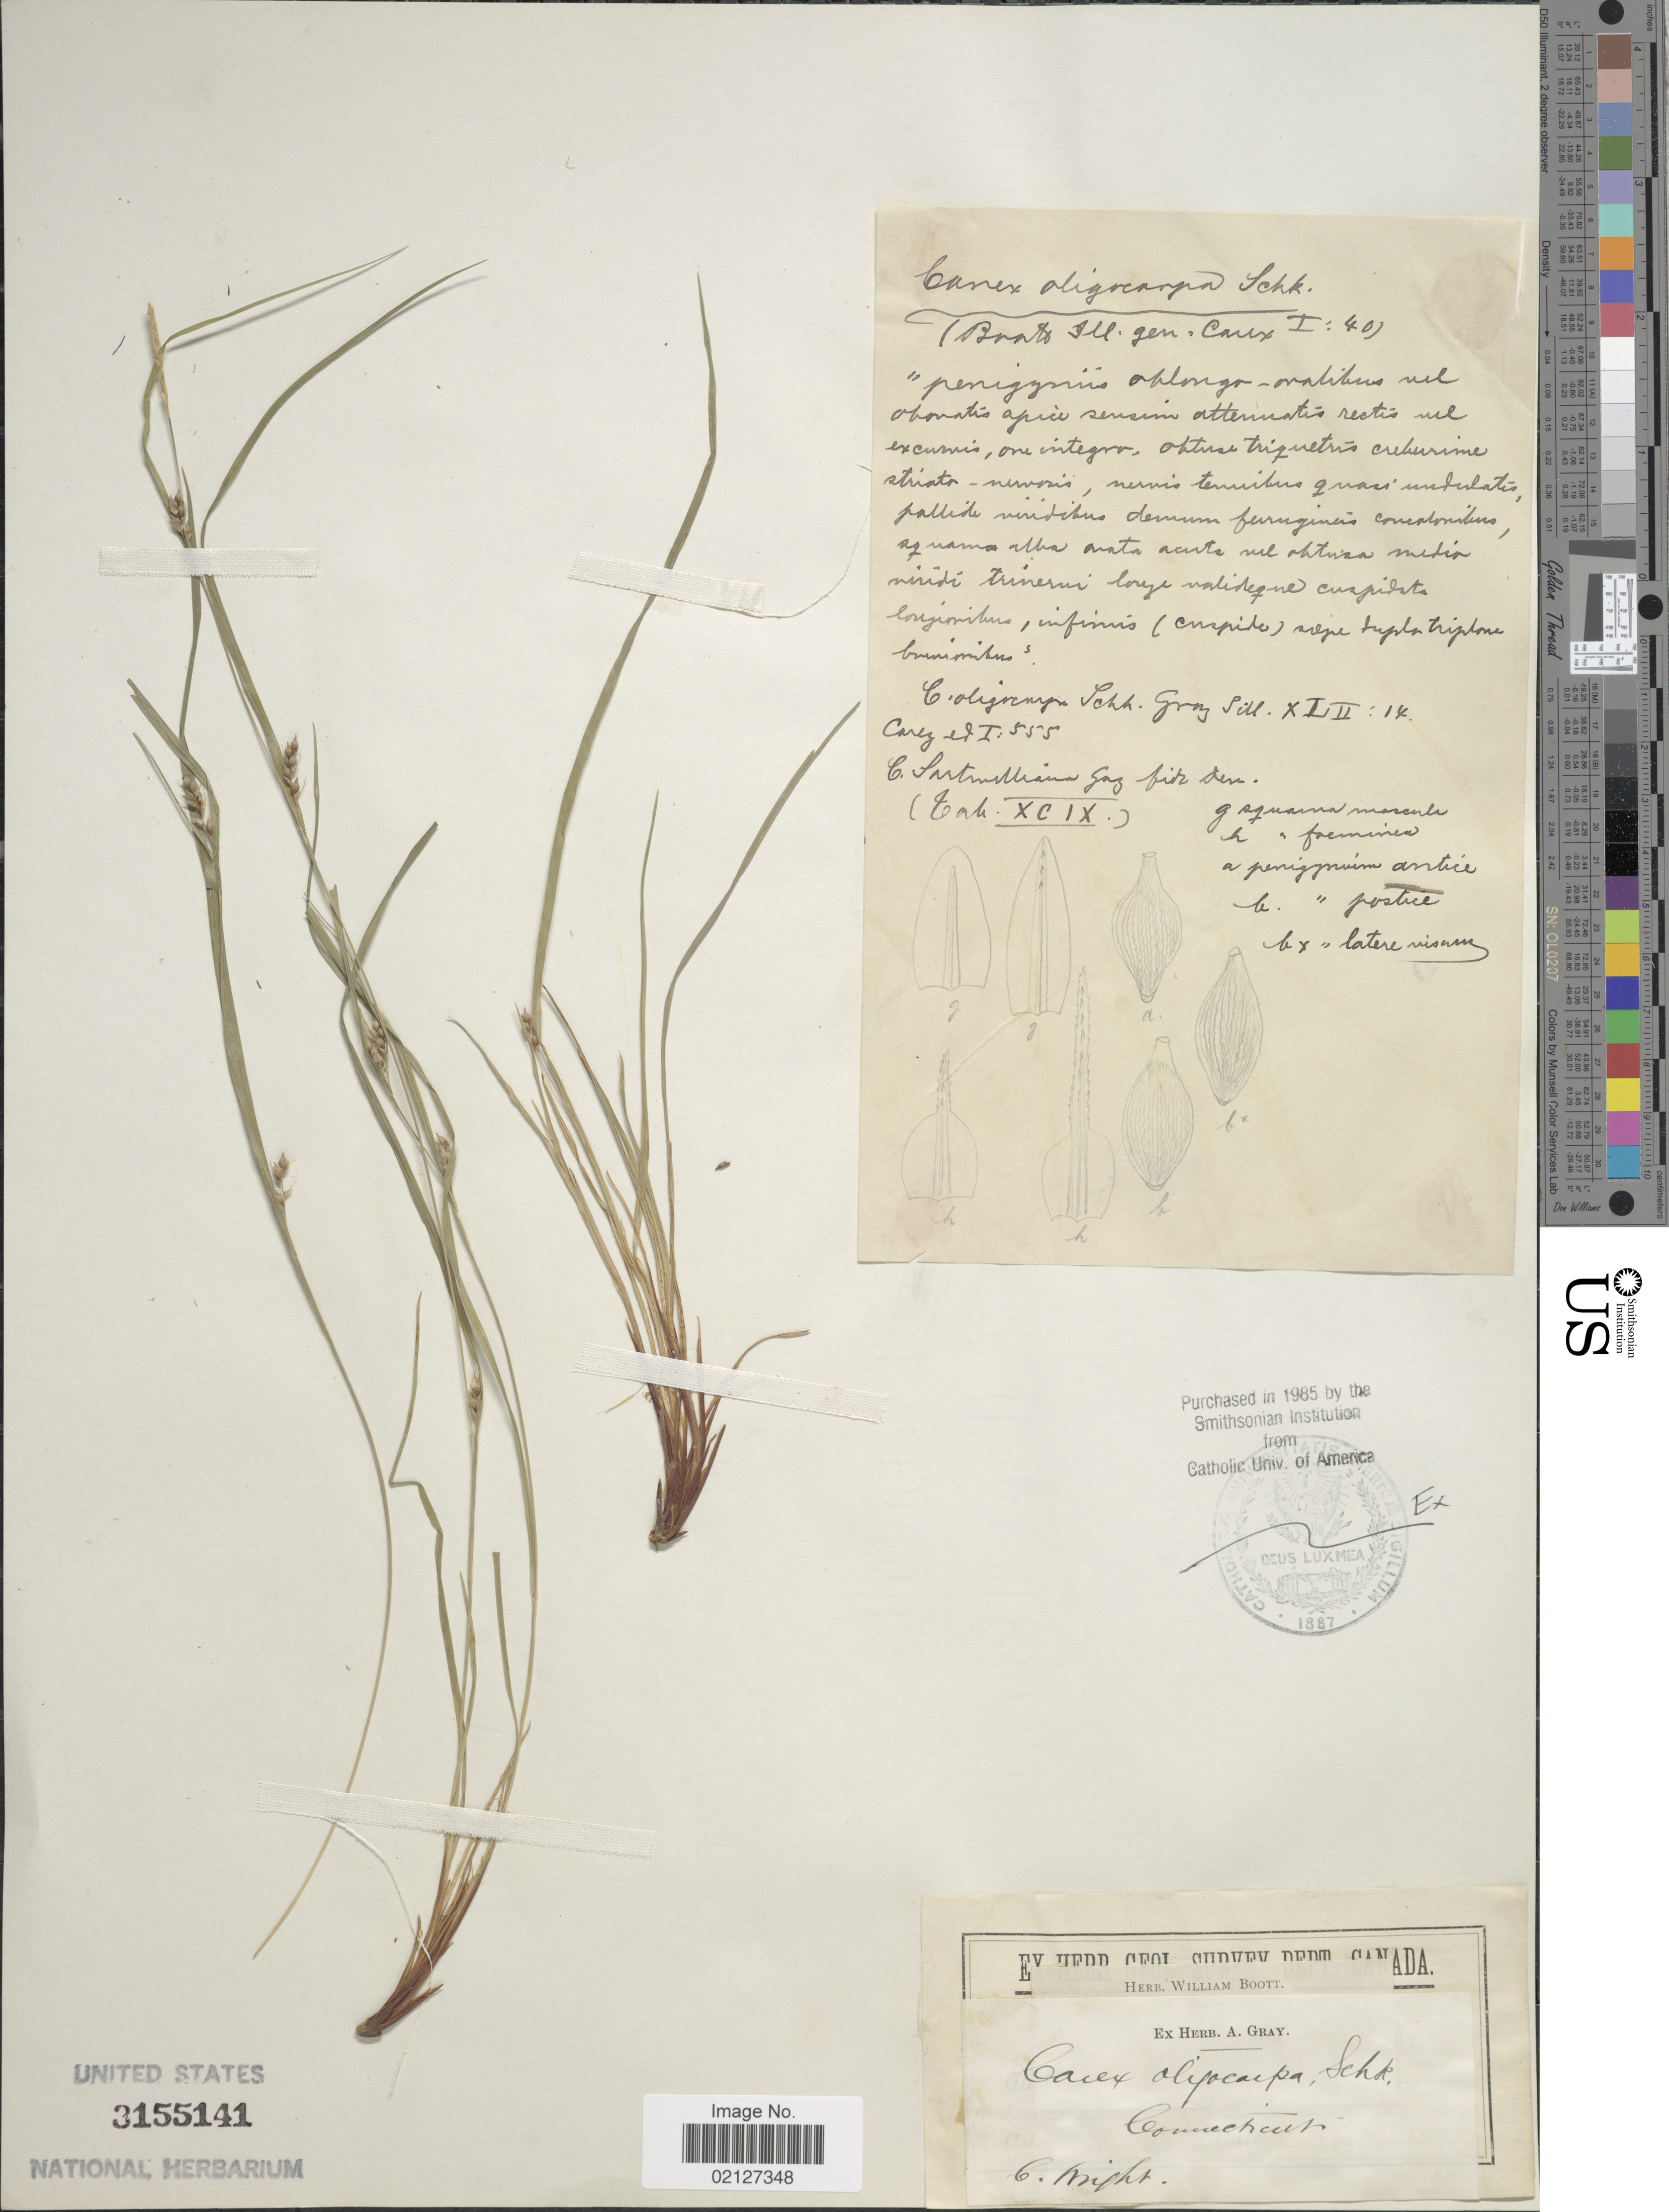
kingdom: Plantae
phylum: Tracheophyta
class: Liliopsida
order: Poales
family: Cyperaceae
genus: Carex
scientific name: Carex oligocarpa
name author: Willd.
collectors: C. Wright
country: United States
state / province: Connecticut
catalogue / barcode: US 3155141